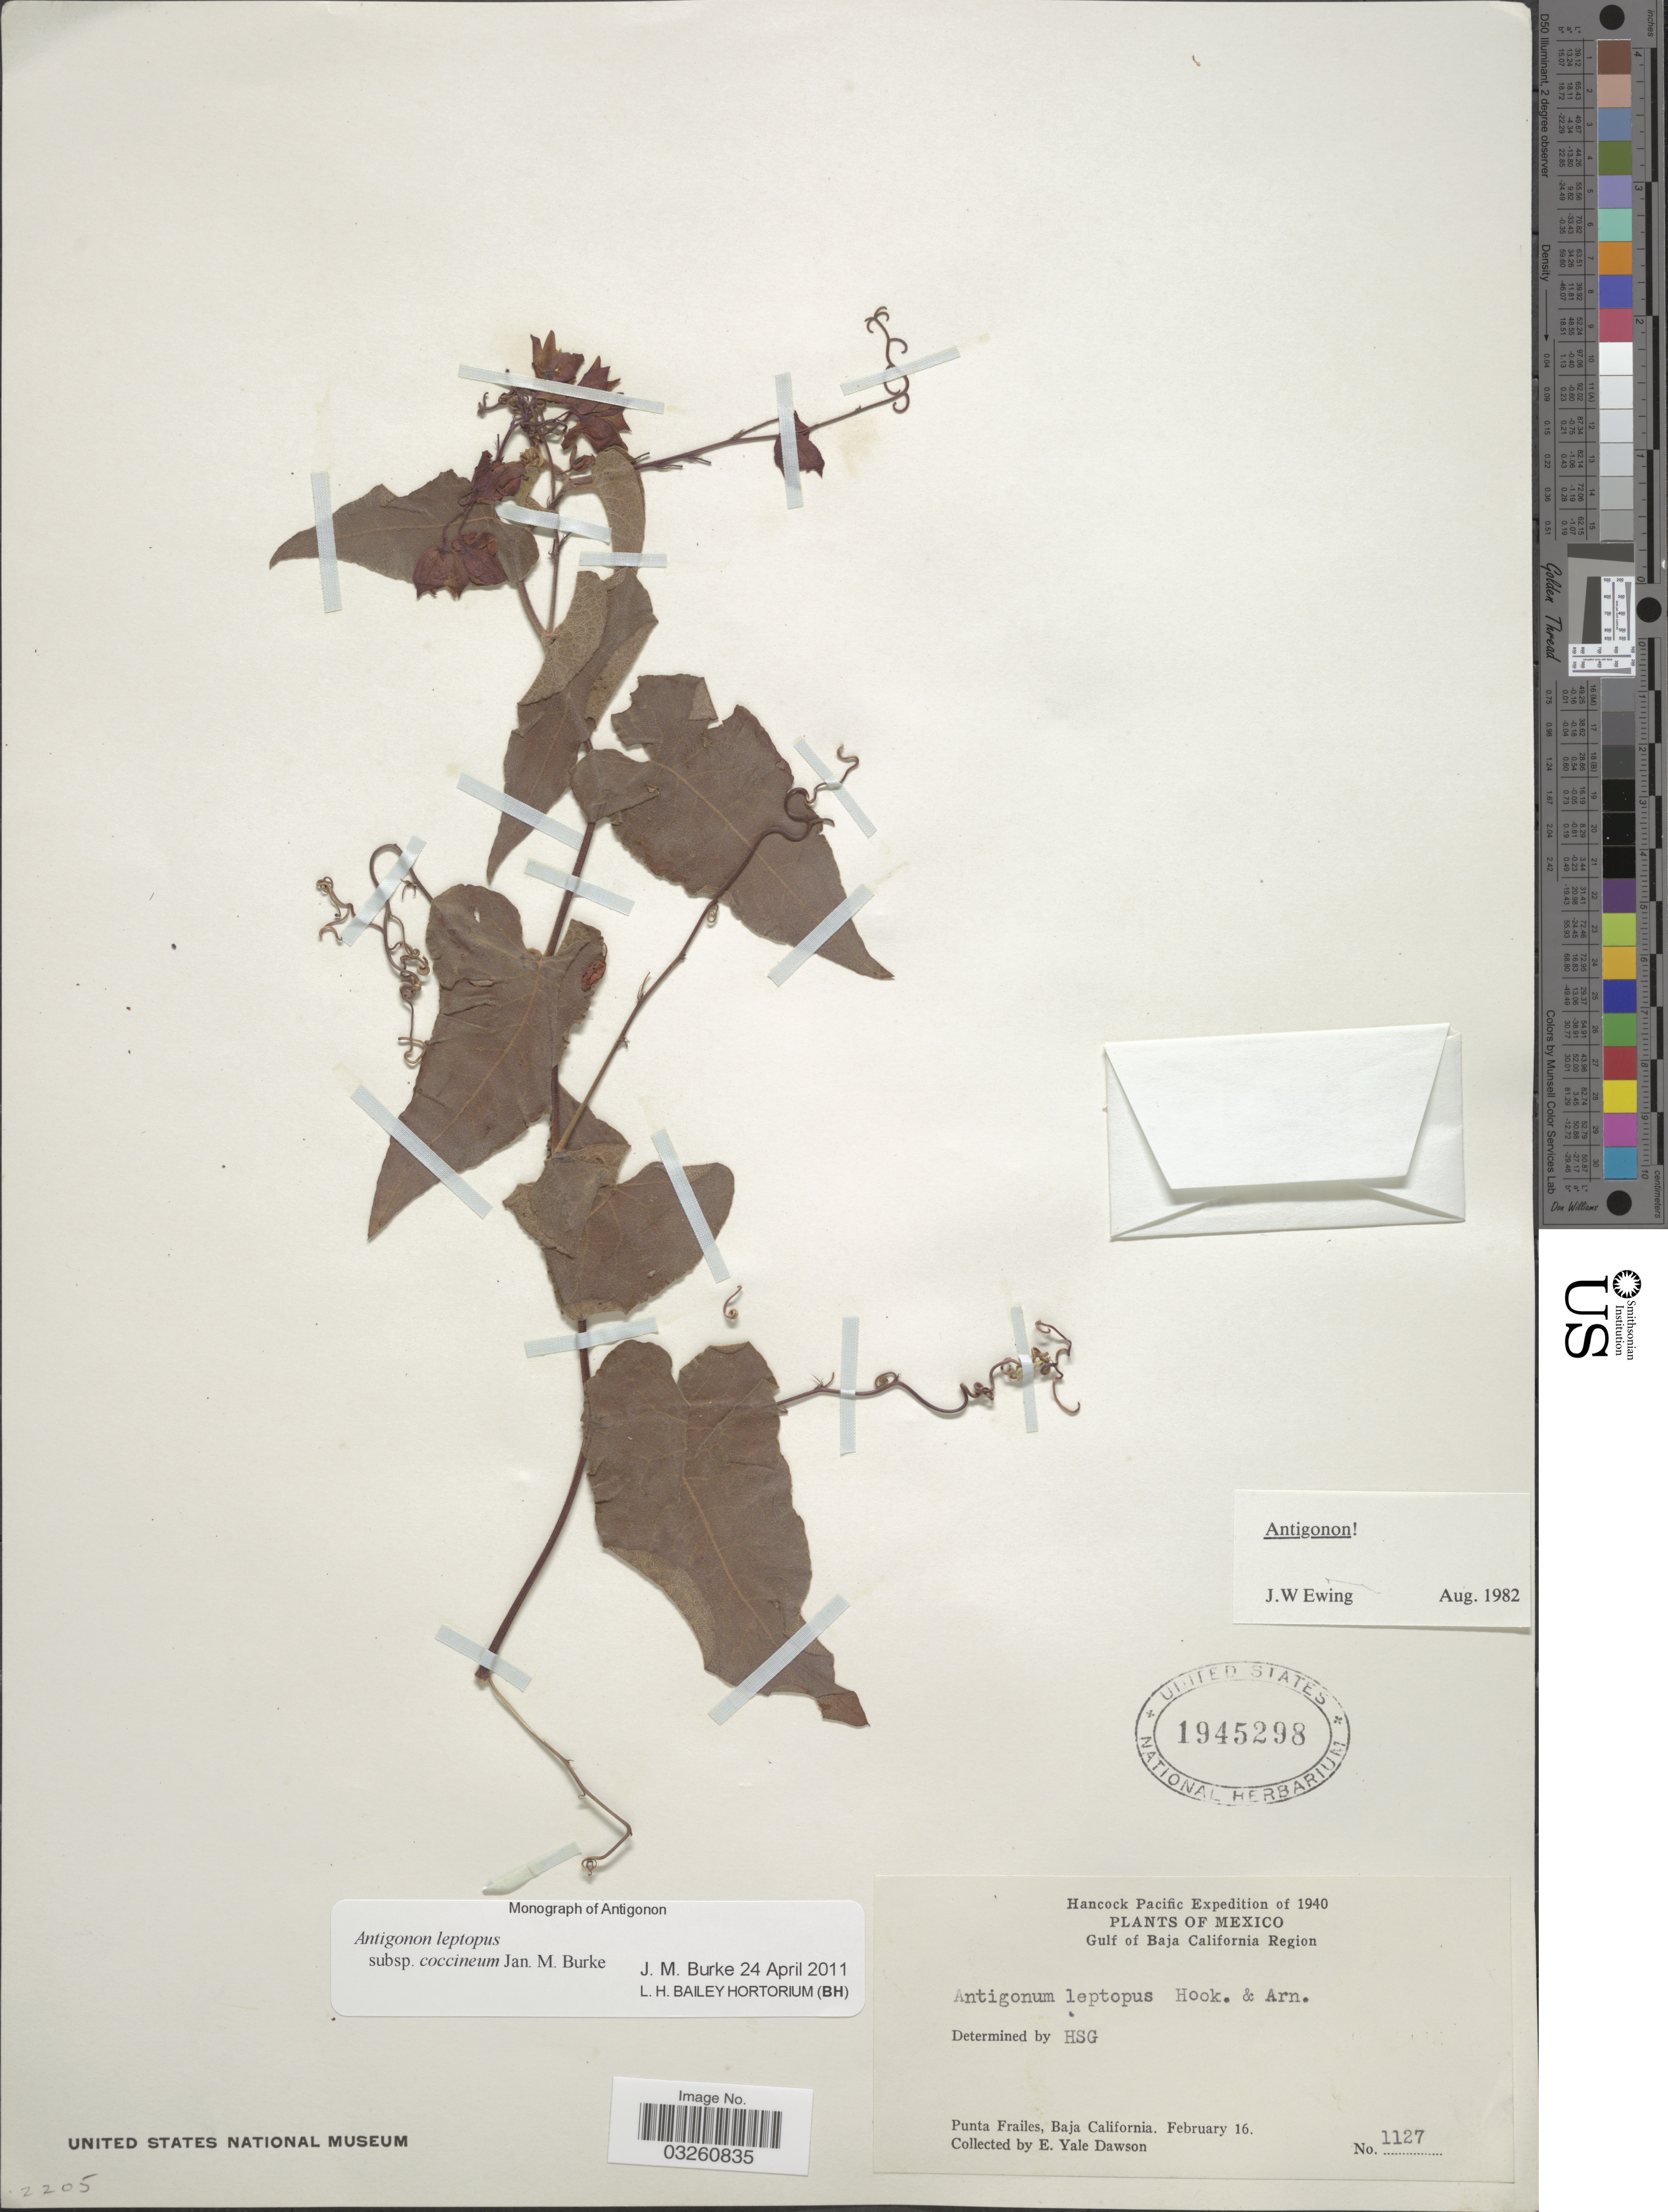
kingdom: Plantae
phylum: Tracheophyta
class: Magnoliopsida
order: Caryophyllales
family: Polygonaceae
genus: Antigonon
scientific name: Antigonon leptopus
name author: Hook. & Arn.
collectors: N. Yensen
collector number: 1127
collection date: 1940-02-16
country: Mexico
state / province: Baja California Sur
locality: Gulf of Baja California Region. Punta Frailes, Baja California.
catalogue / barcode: US 1945298